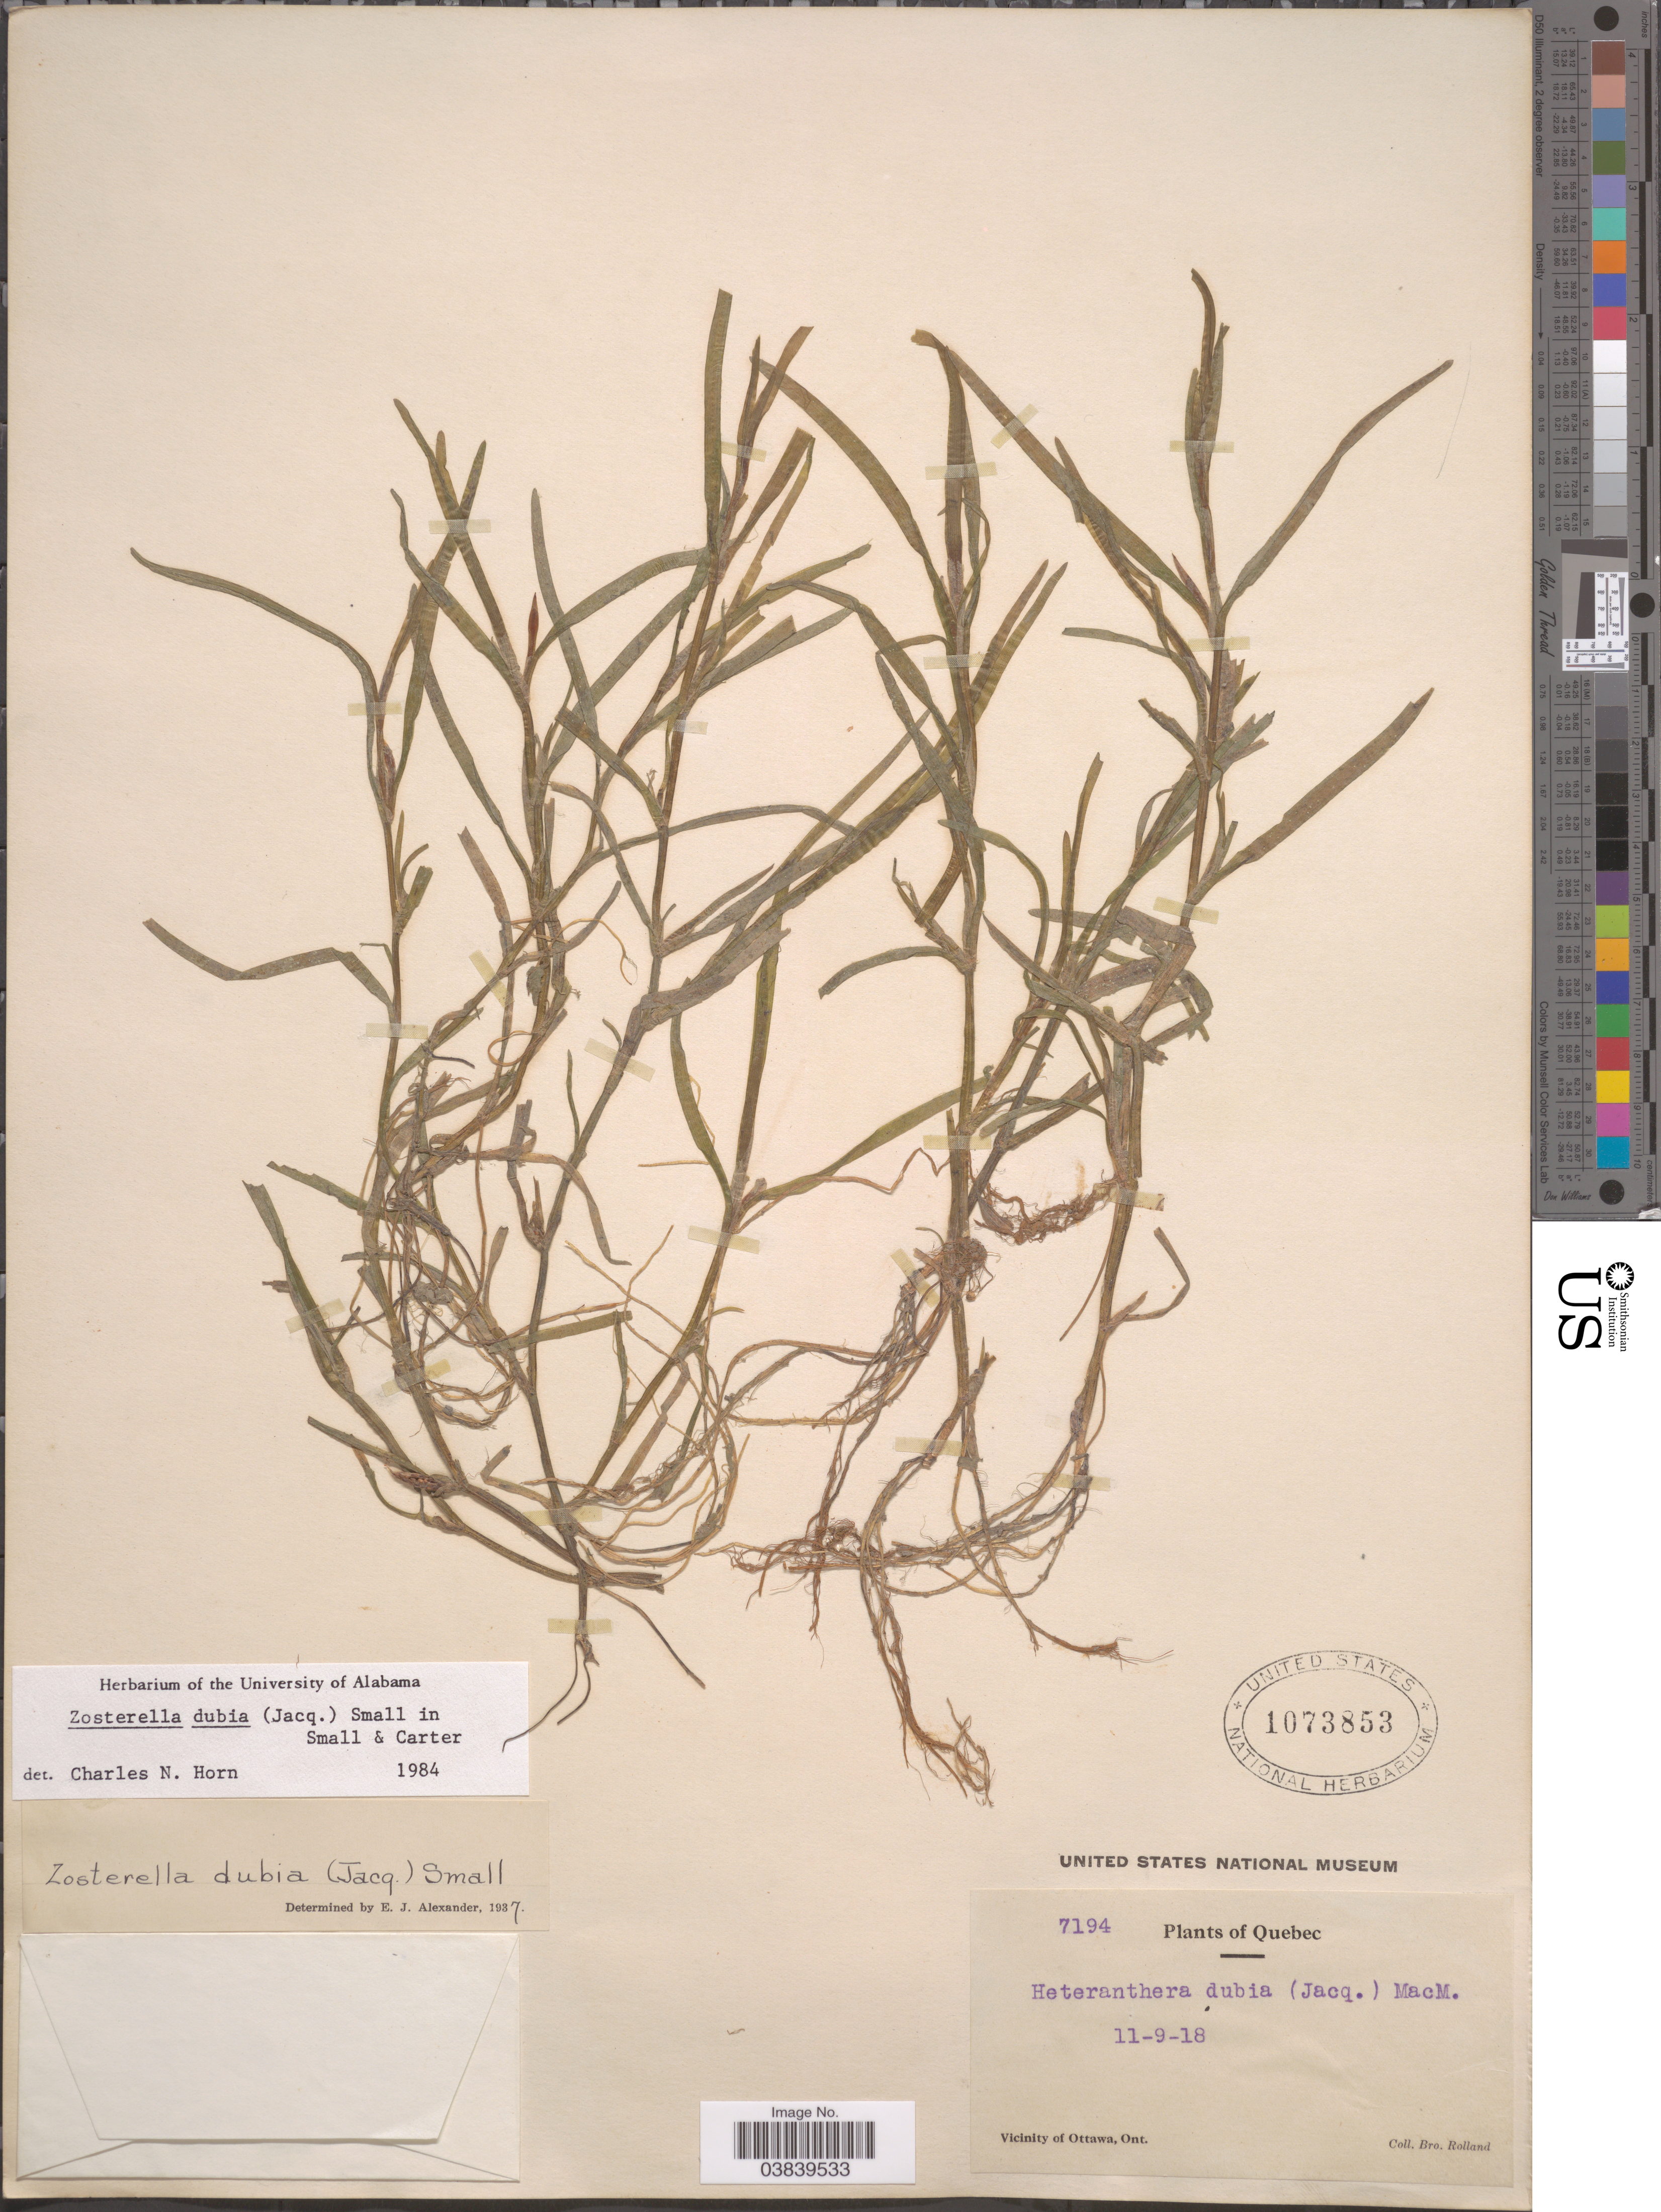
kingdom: Plantae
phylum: Tracheophyta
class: Liliopsida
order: Commelinales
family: Pontederiaceae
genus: Heteranthera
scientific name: Heteranthera dubia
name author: (Jacq.) MacMill.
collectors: B. Rolland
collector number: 7194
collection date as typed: Transcribed d/m/y: 11/9/18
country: Canada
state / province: Ontario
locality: Vicinity of Ottawa.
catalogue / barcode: US 1073853